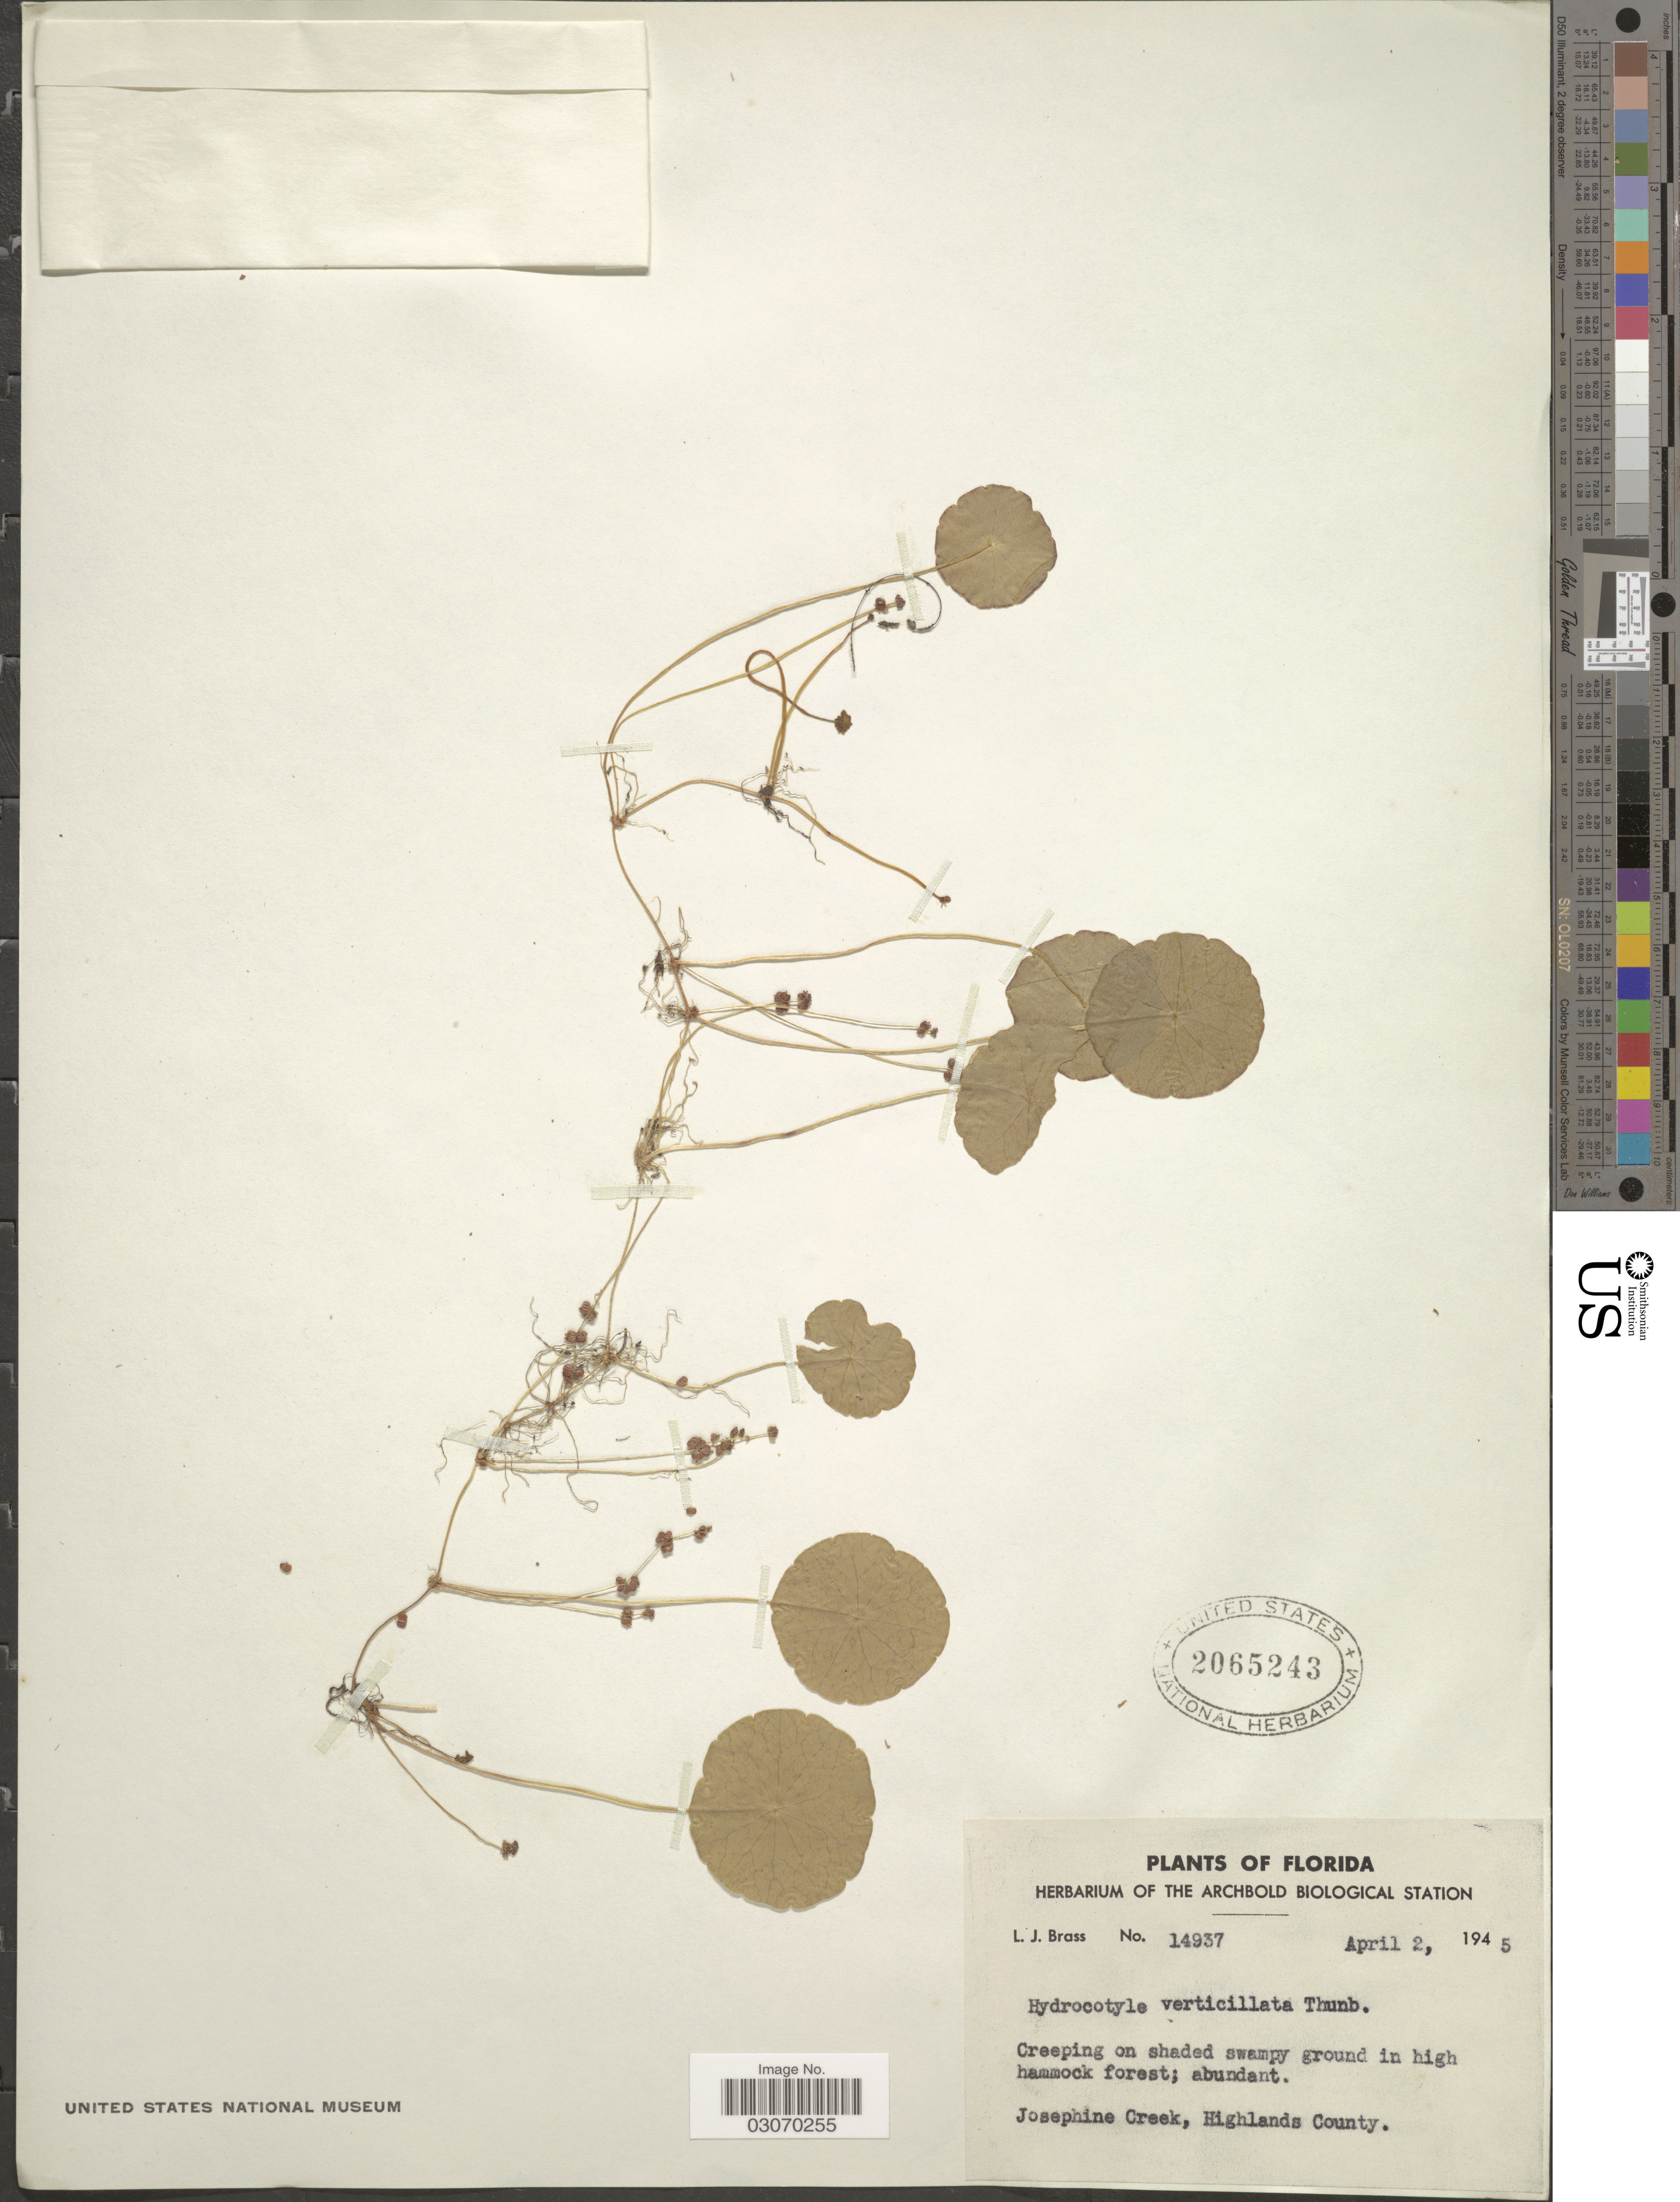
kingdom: Plantae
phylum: Tracheophyta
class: Magnoliopsida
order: Apiales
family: Araliaceae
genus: Hydrocotyle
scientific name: Hydrocotyle verticillata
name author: Thunb.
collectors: L. J. Brass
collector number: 14937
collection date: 1945-04-02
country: United States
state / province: Florida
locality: Josephine Creek, Highlands County.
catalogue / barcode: US 2065243